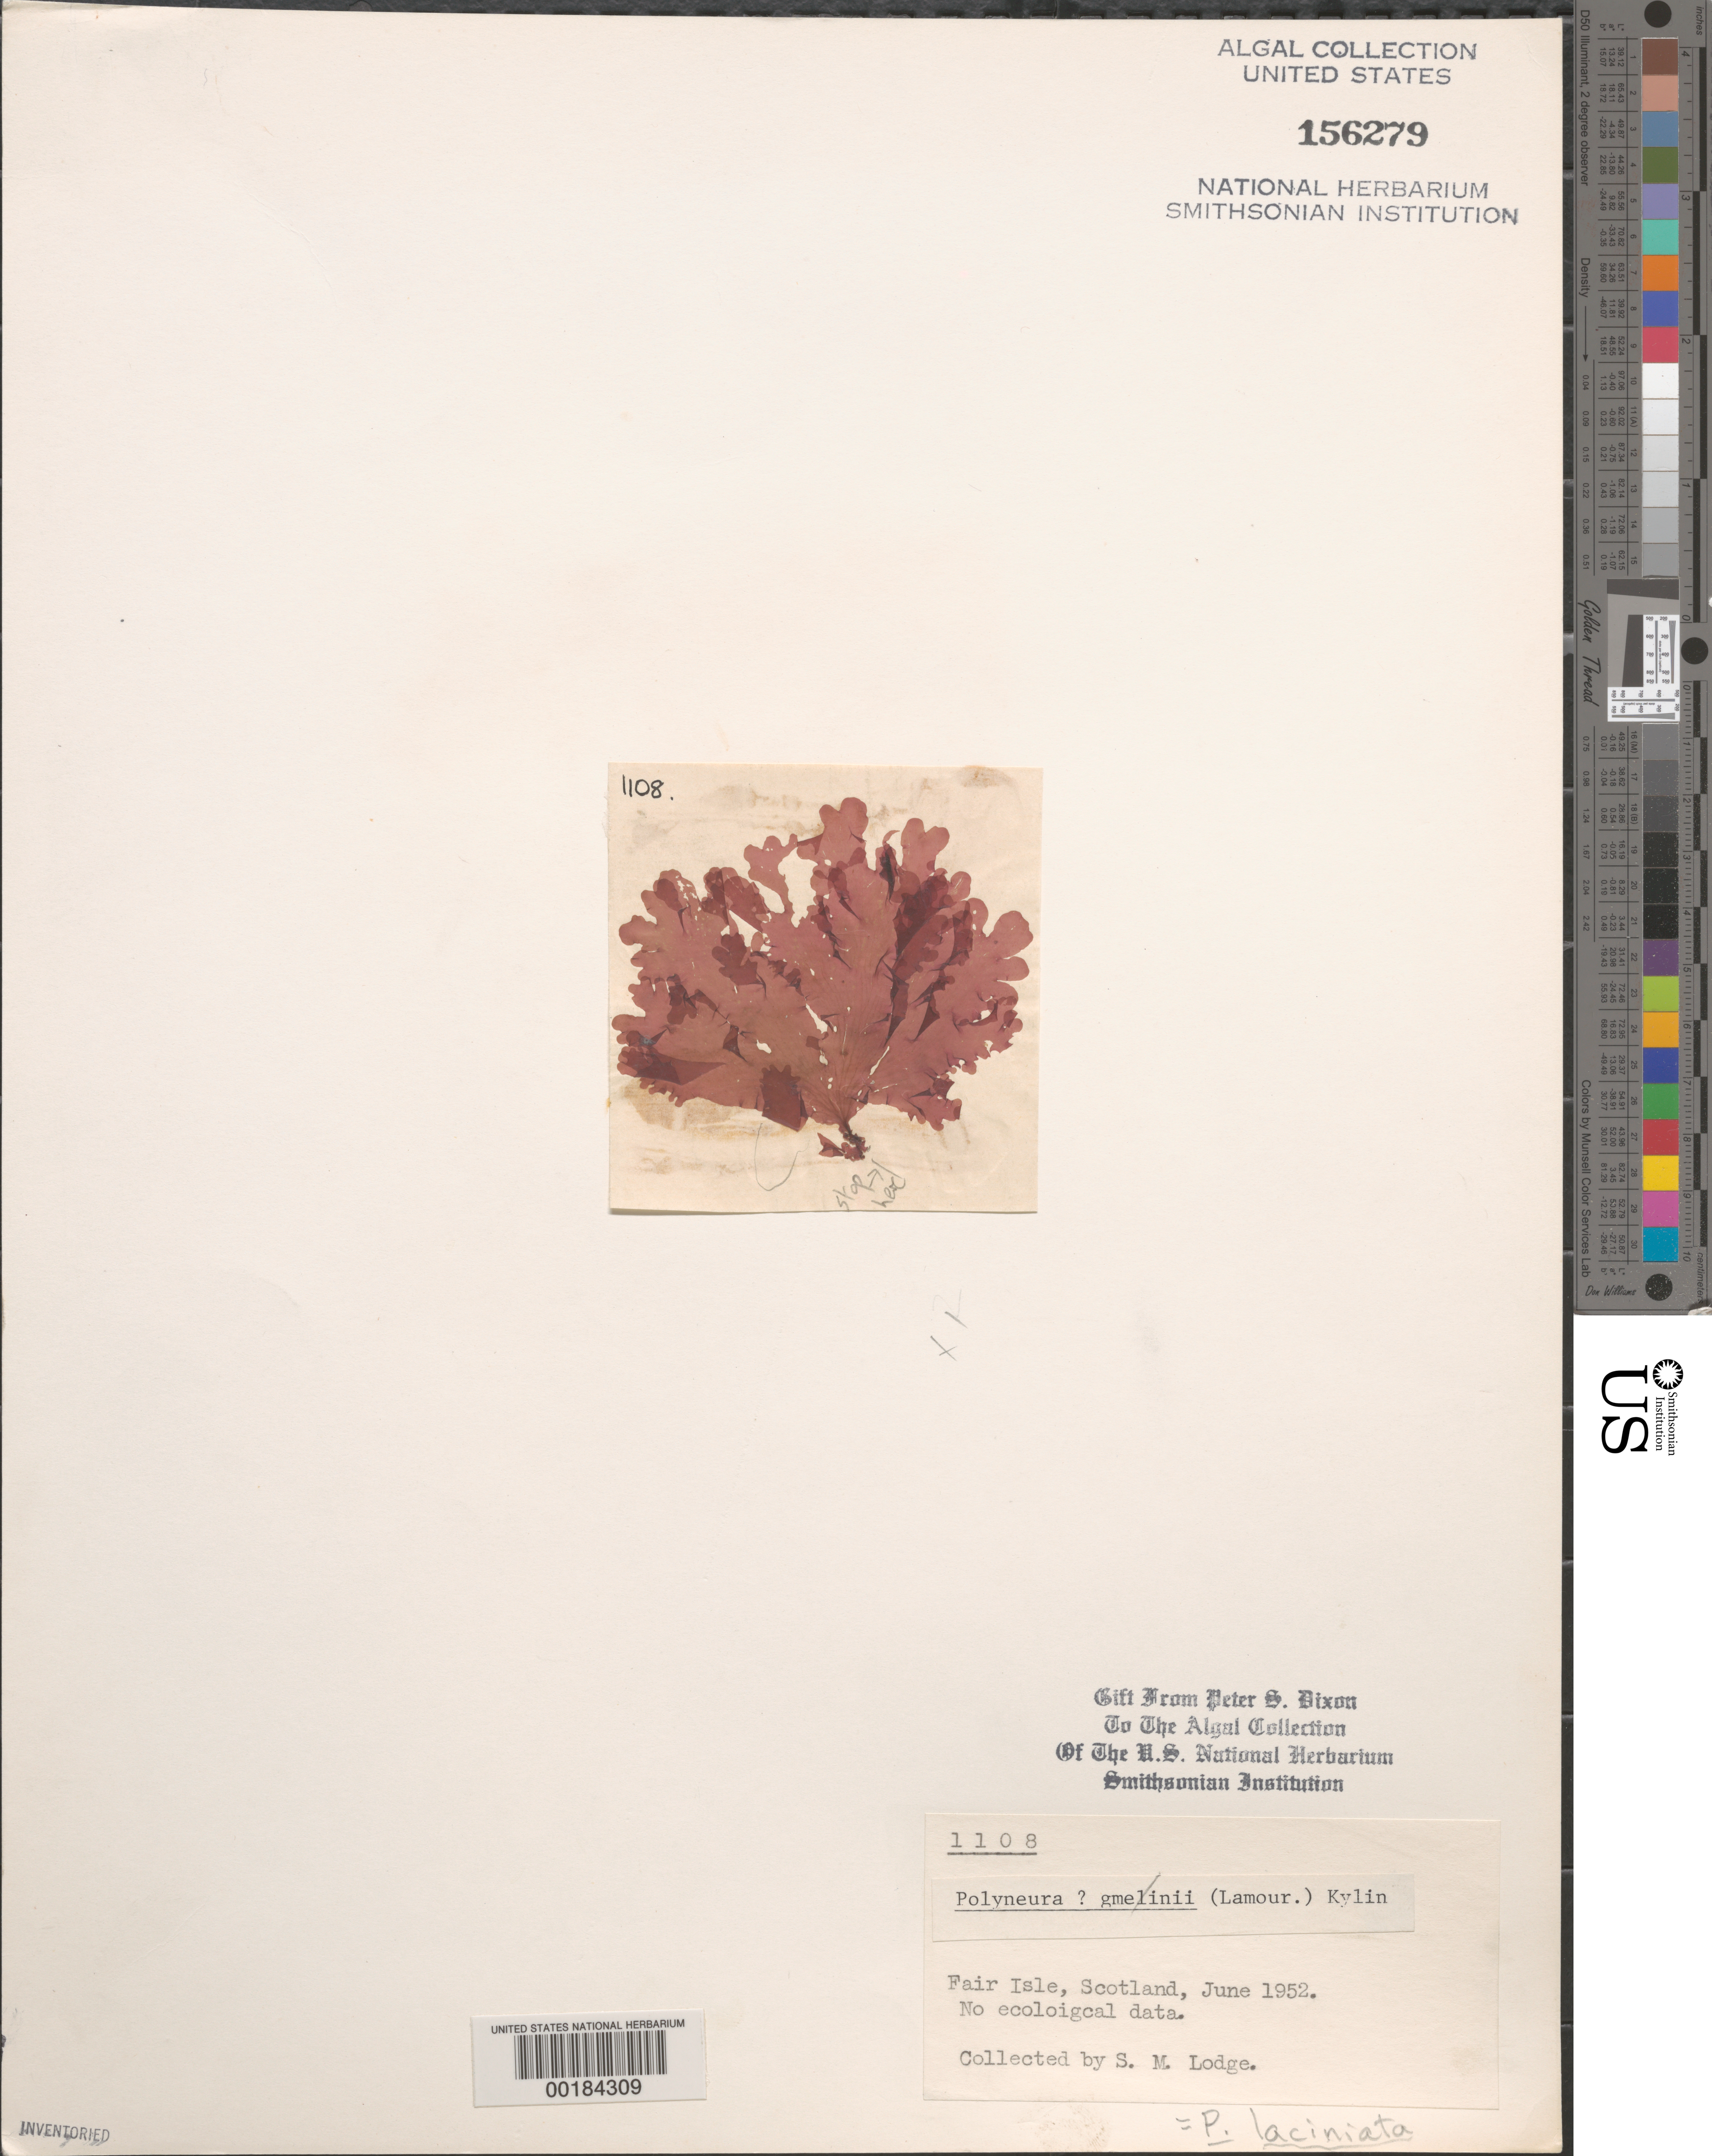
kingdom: Plantae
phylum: Rhodophyta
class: Florideophyceae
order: Ceramiales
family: Delesseriaceae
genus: Erythroglossum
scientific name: Erythroglossum laciniatum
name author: (Lightf.) C.A. Maggs & Hommersand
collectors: S. Lodge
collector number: PSD 1108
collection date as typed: Jun 1952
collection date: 1952-06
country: United Kingdom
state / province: Scotland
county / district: Shetland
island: Fair Isle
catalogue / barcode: US 156279